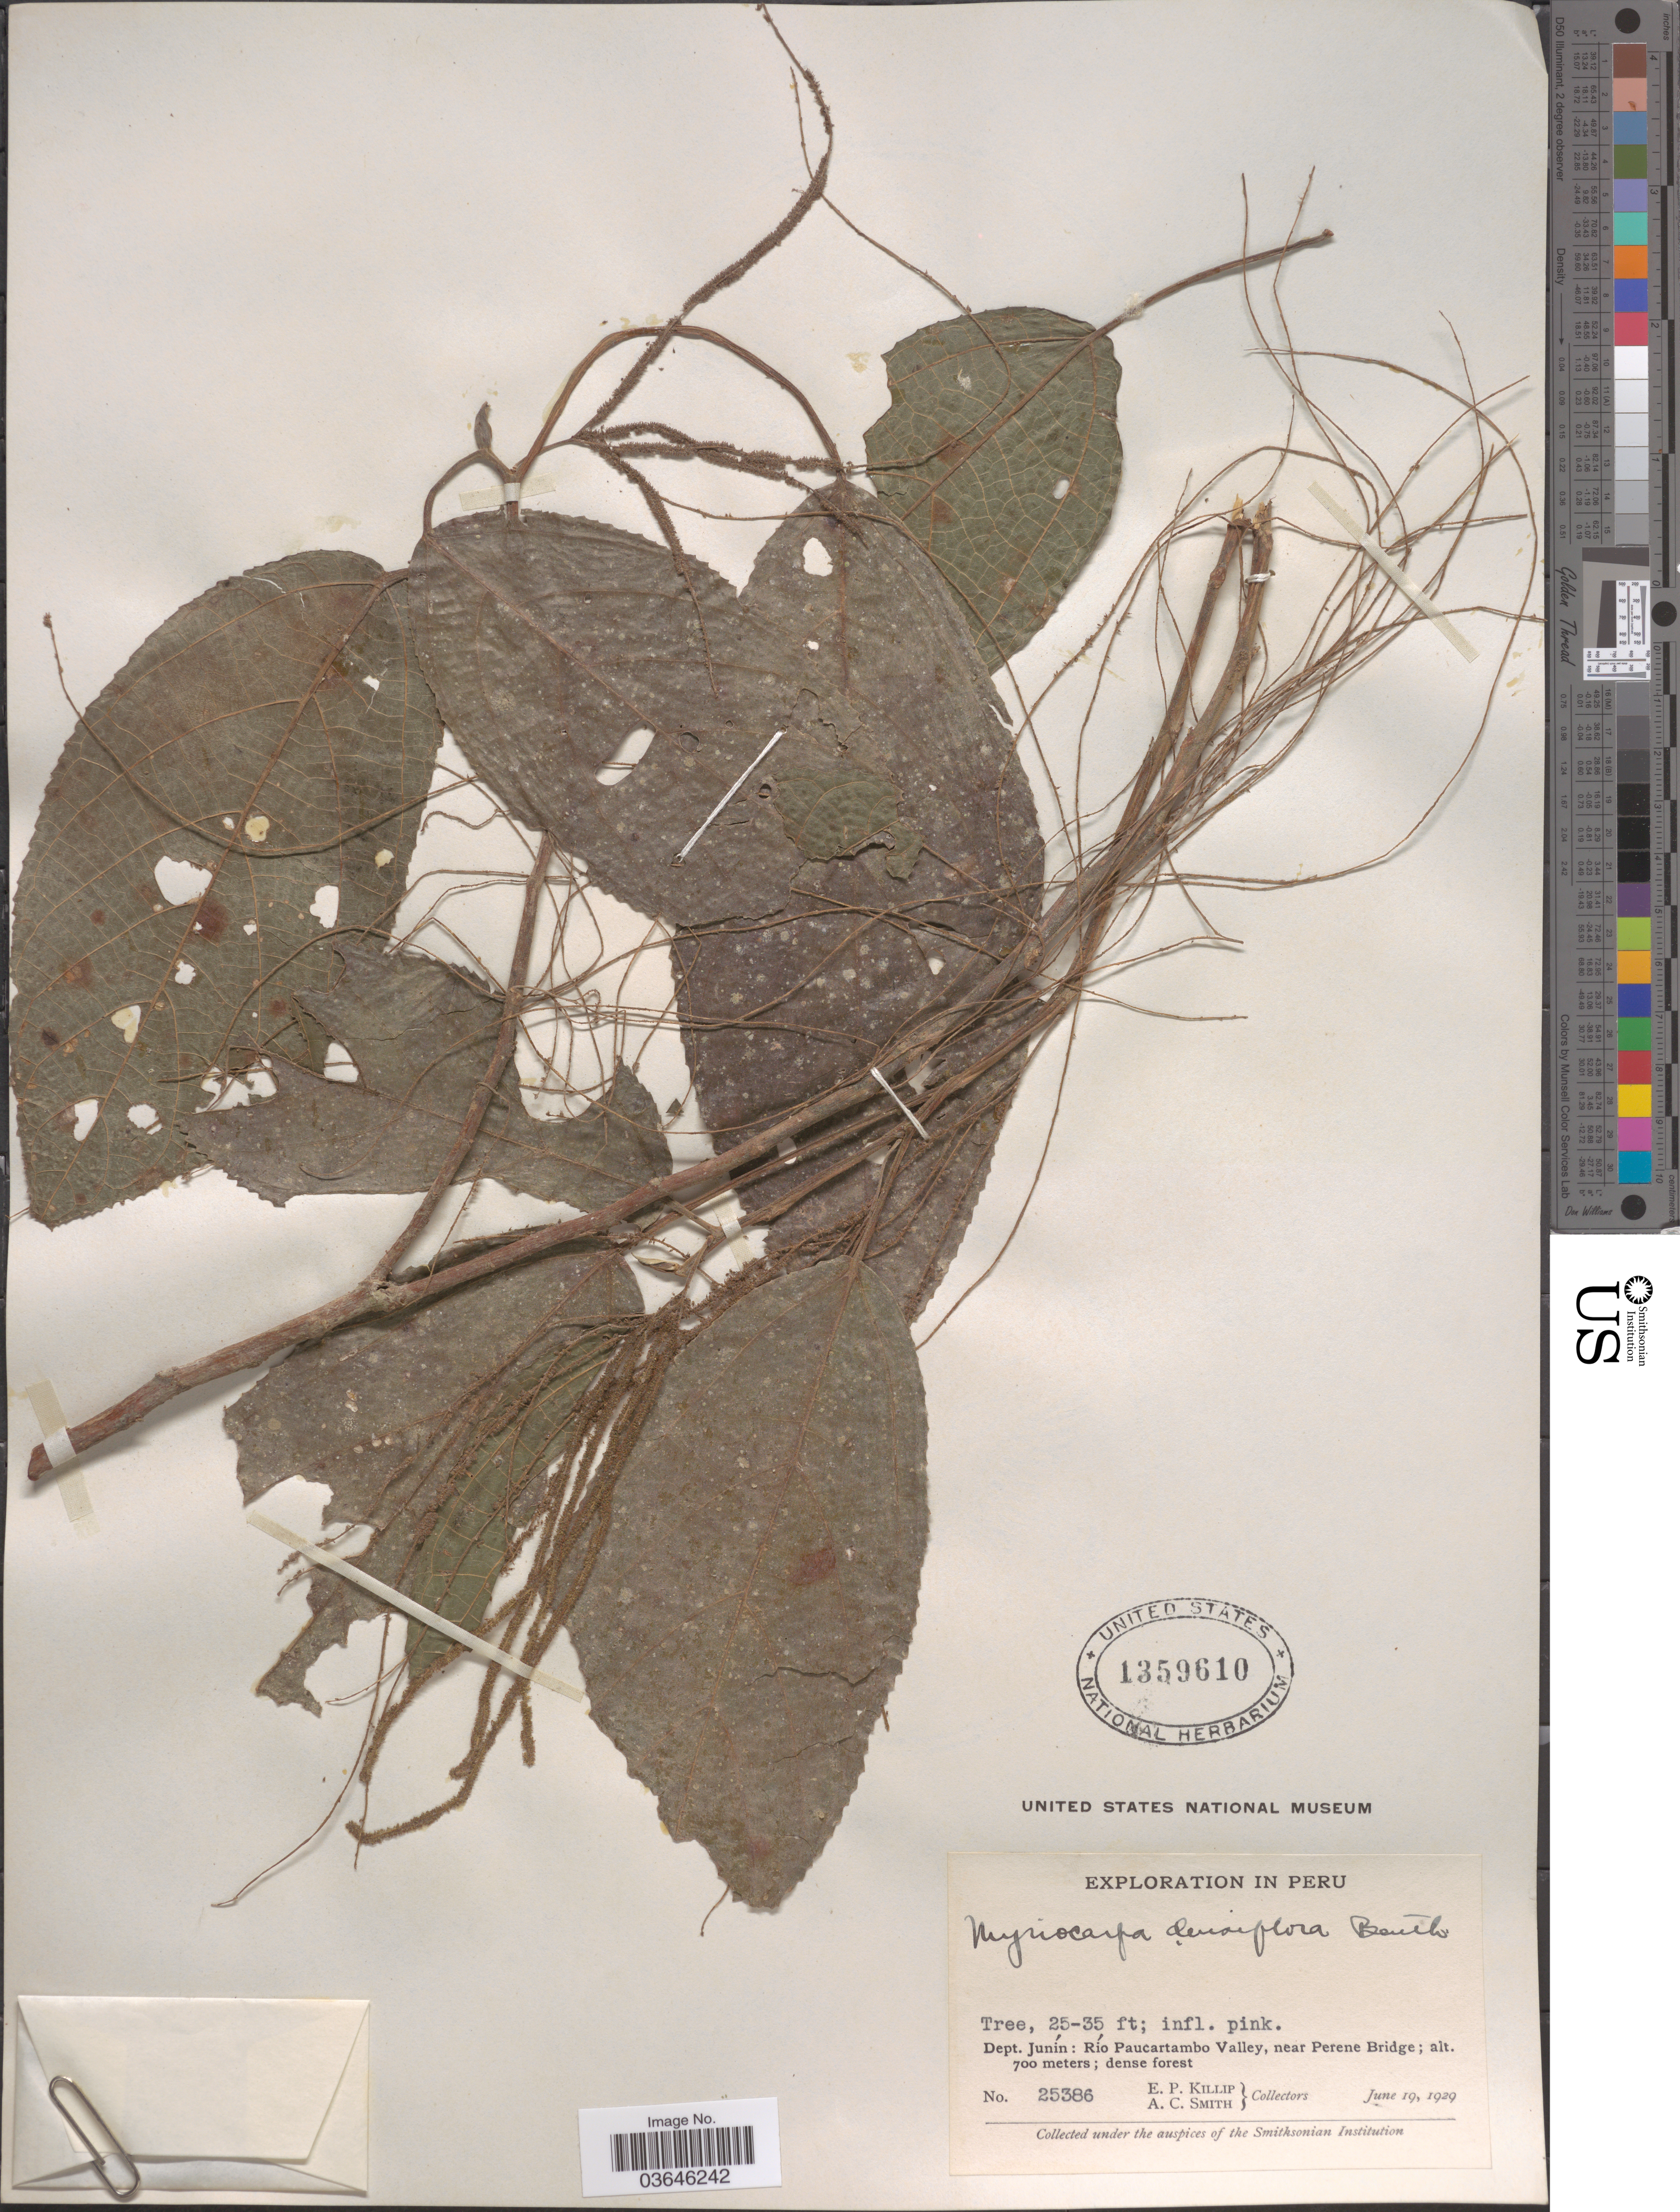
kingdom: Plantae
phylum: Tracheophyta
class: Magnoliopsida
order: Rosales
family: Urticaceae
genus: Myriocarpa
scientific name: Myriocarpa stipitata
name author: Benth.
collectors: E. P. Killip & A. C. Smith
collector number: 25386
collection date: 1929-06-19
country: Peru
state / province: Junín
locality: Dept. Junín: Río Paucartambo Valley, near Perene Bridge.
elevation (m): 700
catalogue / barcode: US 1359610